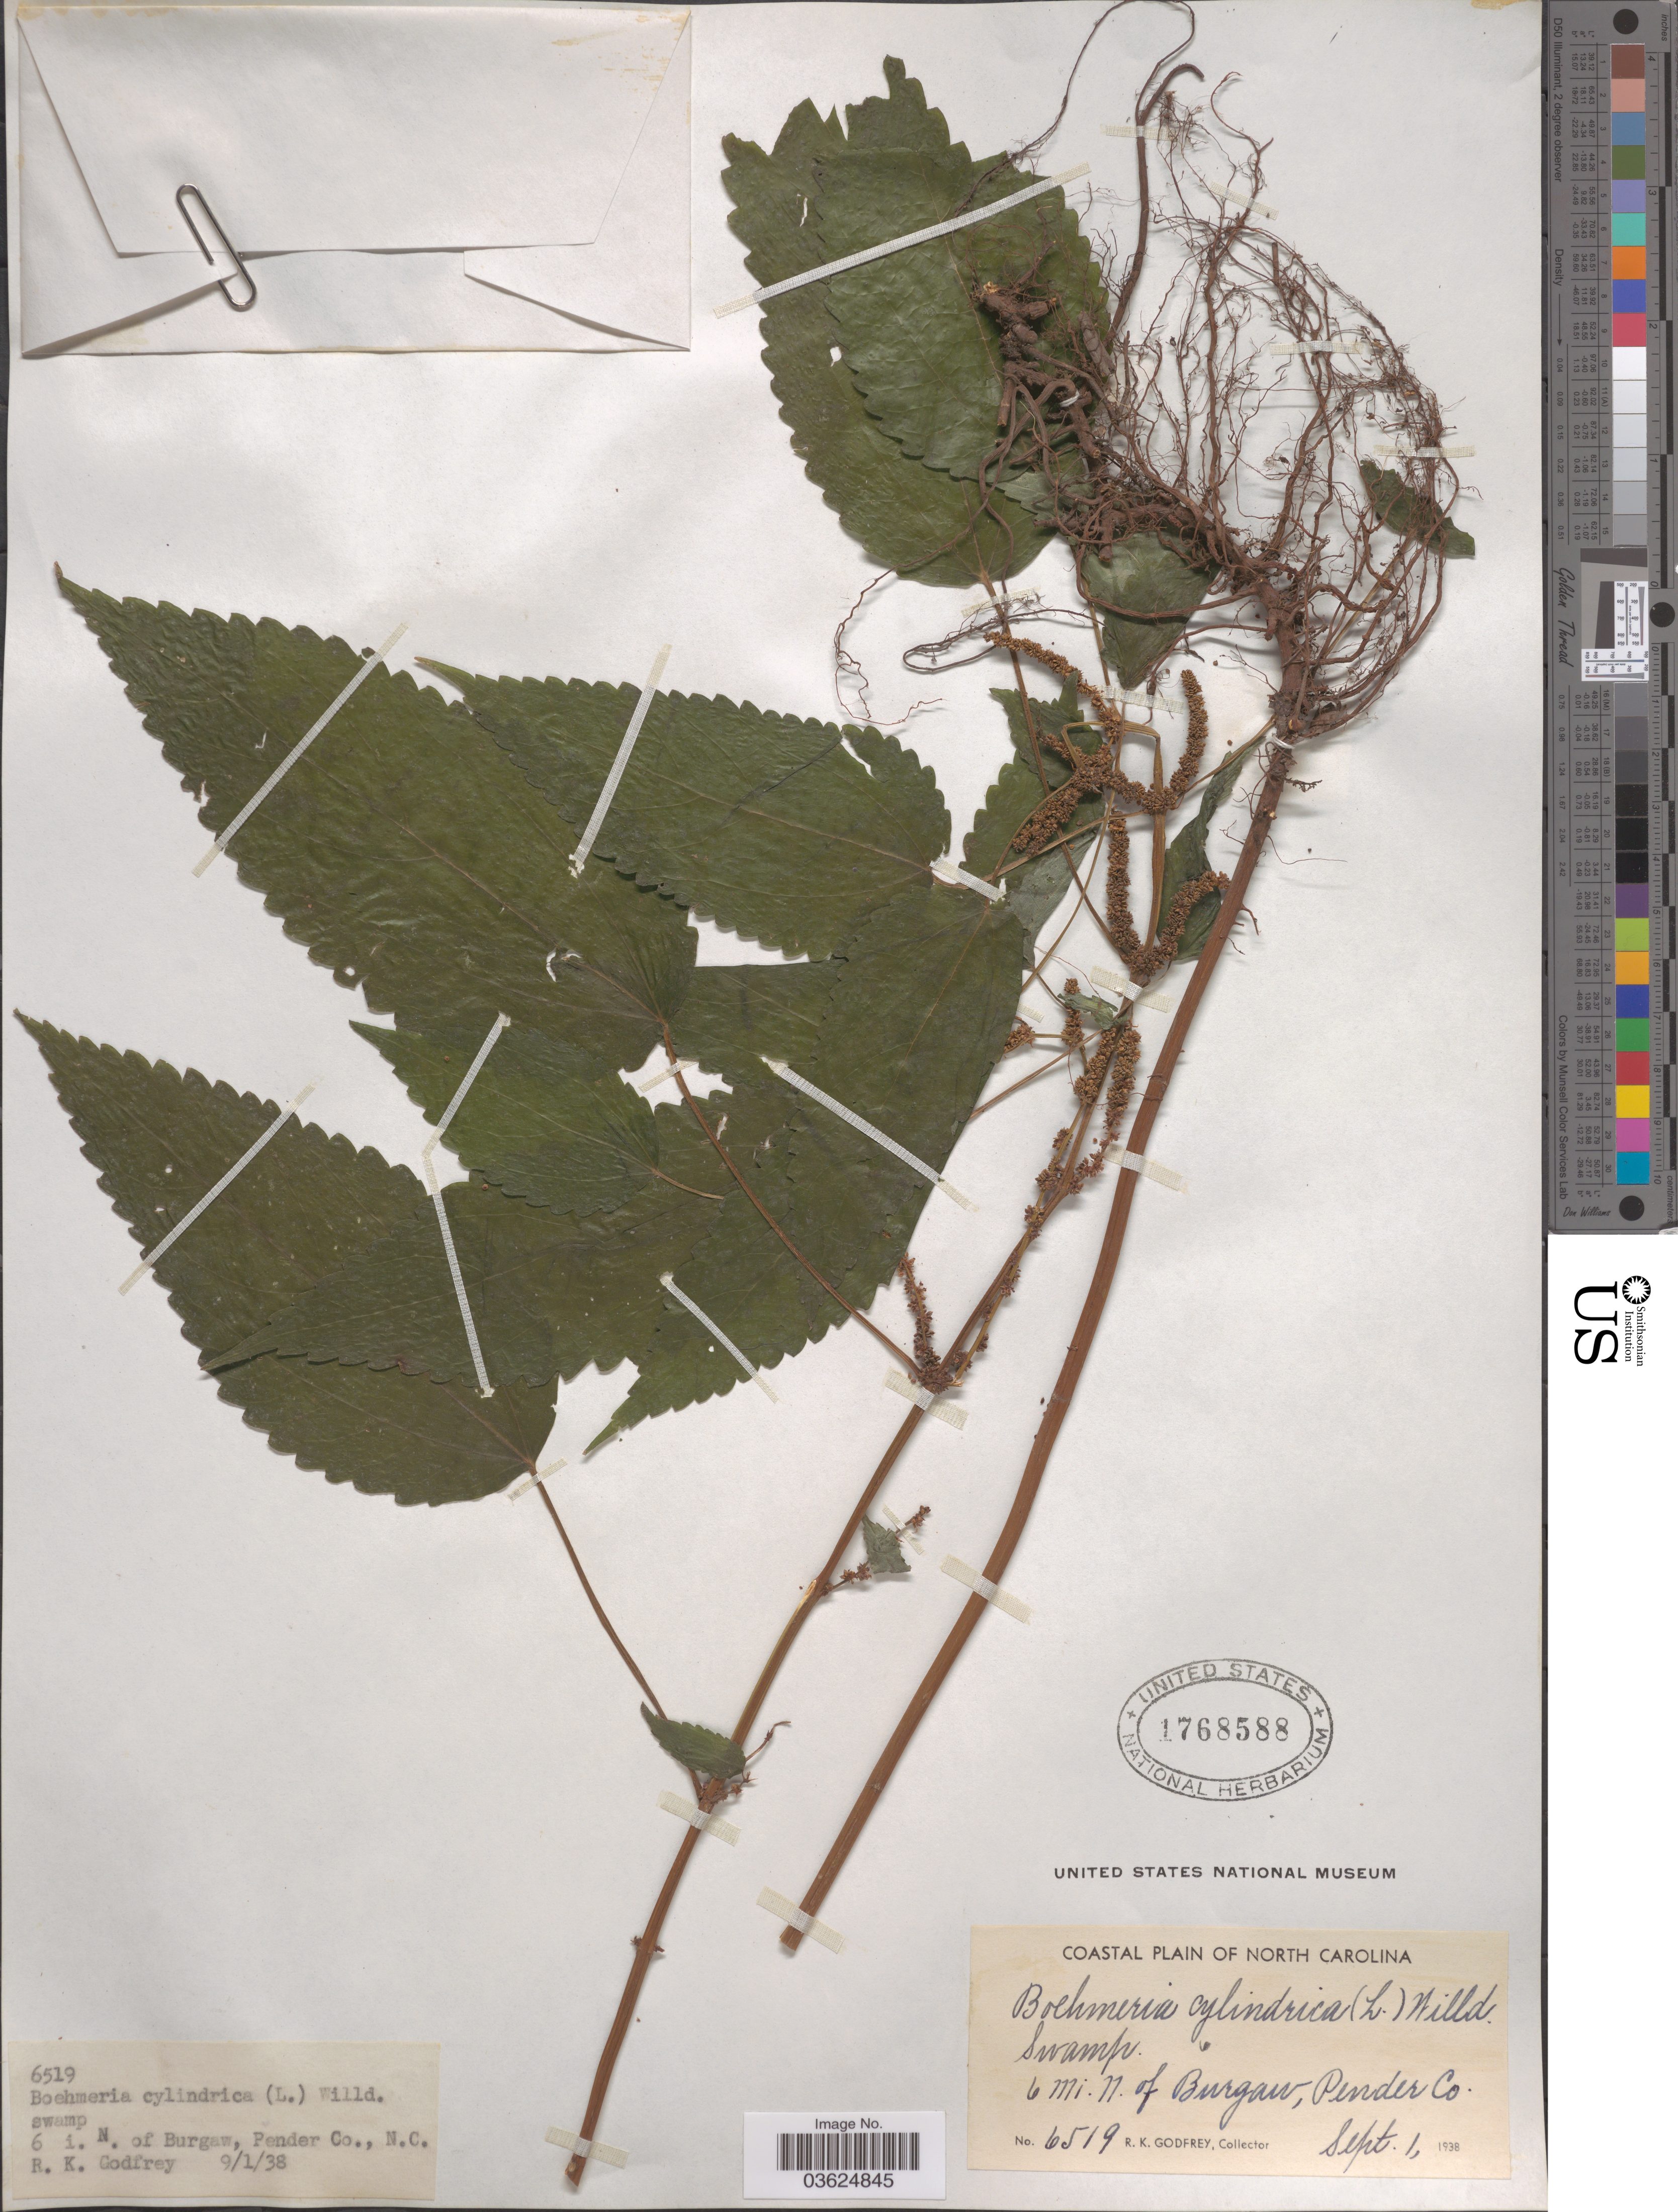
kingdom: Plantae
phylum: Tracheophyta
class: Magnoliopsida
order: Rosales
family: Urticaceae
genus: Boehmeria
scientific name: Boehmeria cylindrica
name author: (L.) Sw.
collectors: R. K. Godfrey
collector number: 6519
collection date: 1938-09-01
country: United States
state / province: North Carolina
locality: Coastal Plain of North Carolina. 6 mi. N. of Burgaw, Pender Co.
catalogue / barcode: US 1768588